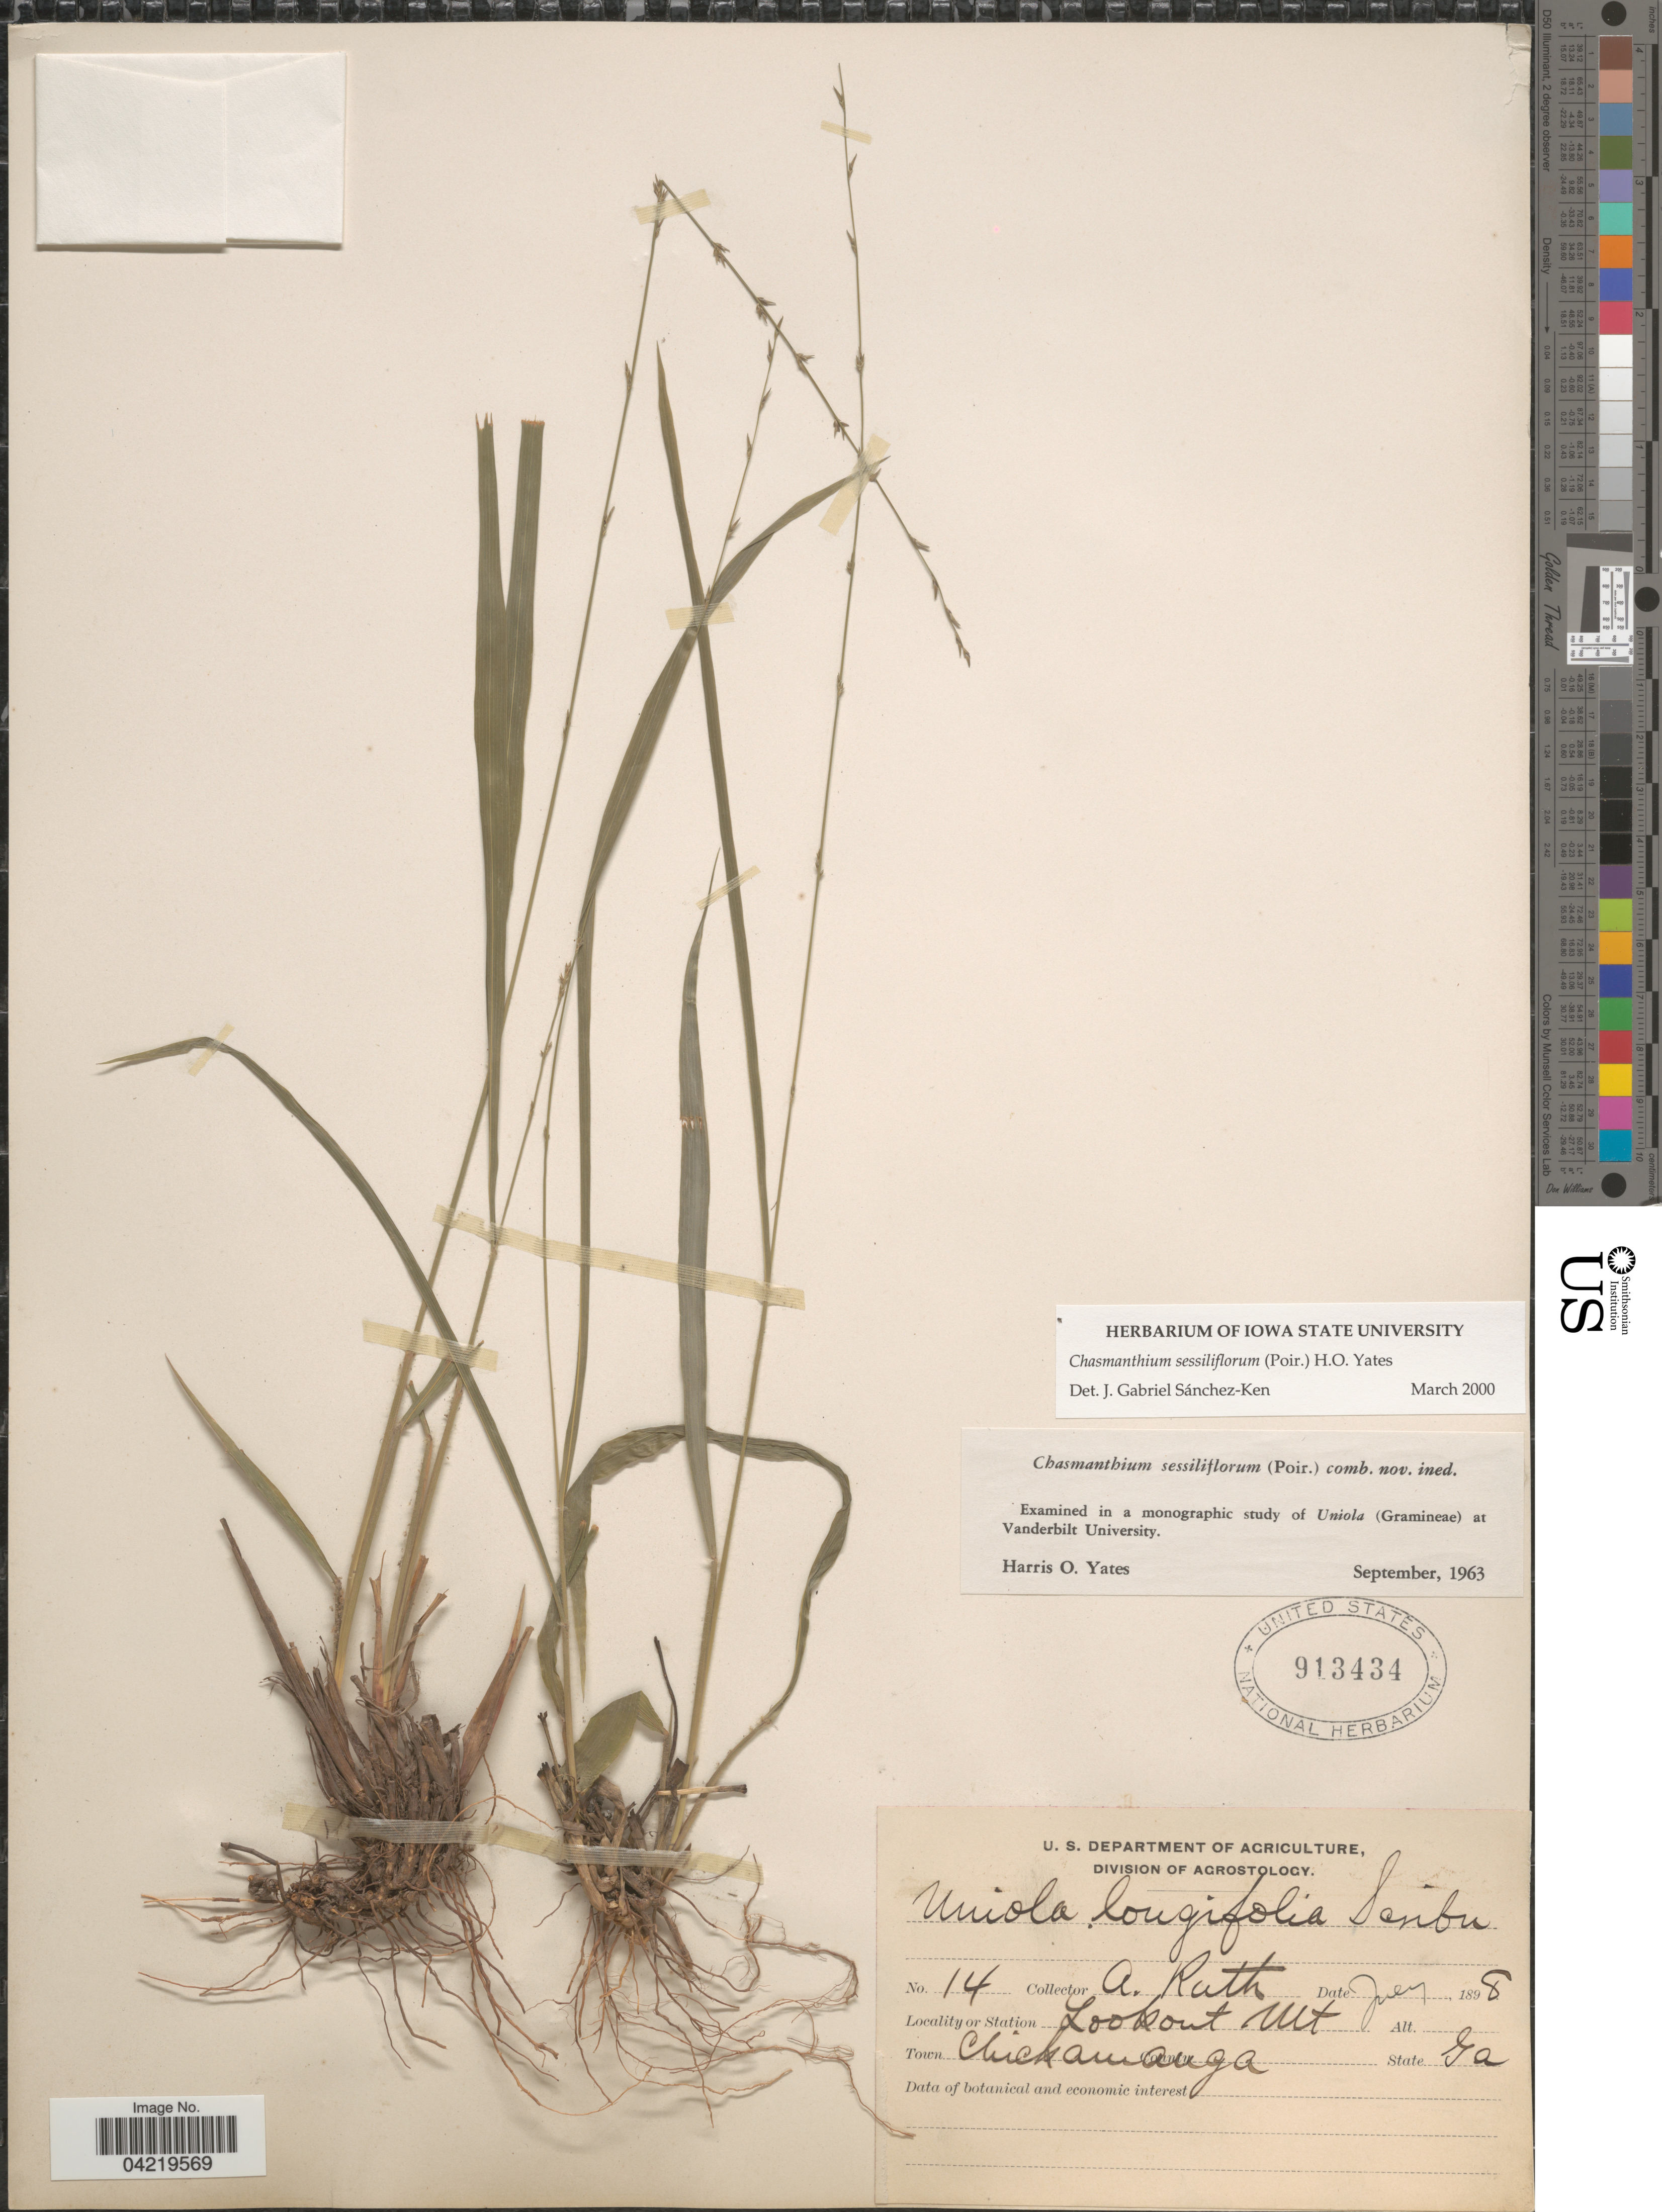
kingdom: Plantae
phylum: Tracheophyta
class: Liliopsida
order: Poales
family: Poaceae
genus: Chasmanthium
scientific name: Chasmanthium laxum subsp. sessiliflorum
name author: (L.) H.O. Yates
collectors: A. Ruth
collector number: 14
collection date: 1898-07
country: United States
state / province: Georgia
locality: Lookout Mt. Town Chickamanga.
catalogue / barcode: US 913434